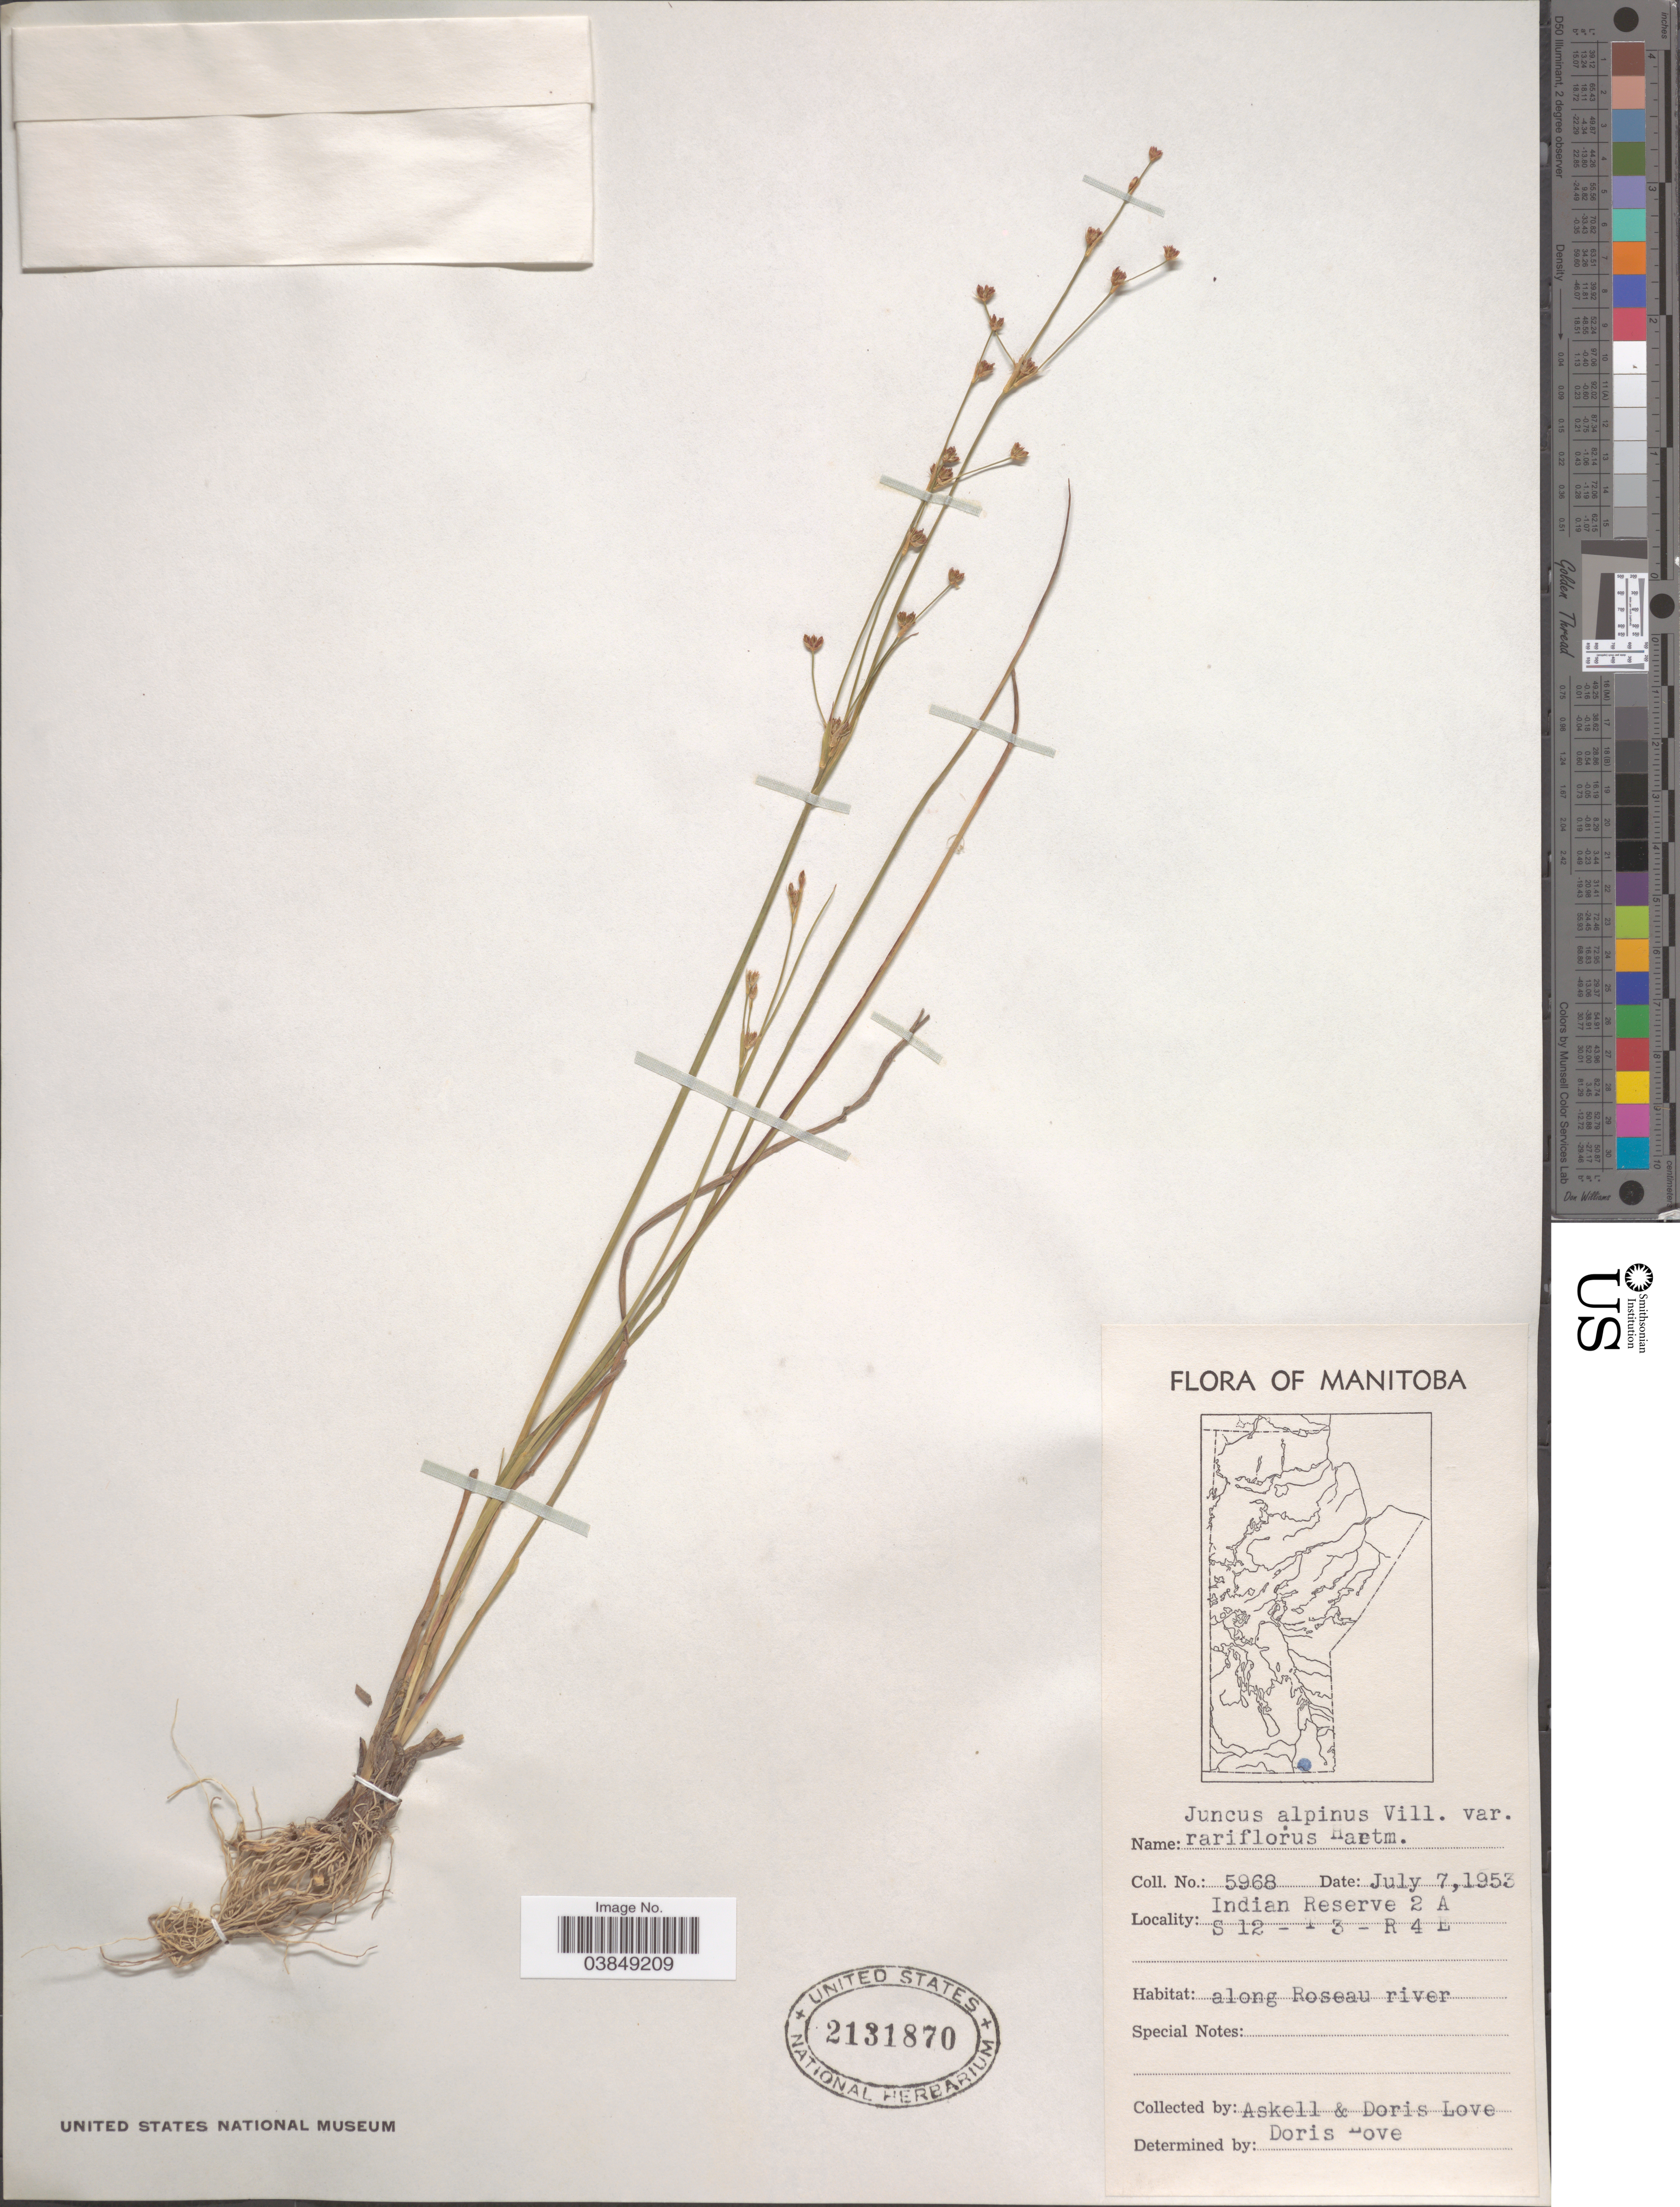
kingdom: Plantae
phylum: Tracheophyta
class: Liliopsida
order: Poales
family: Juncaceae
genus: Juncus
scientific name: Juncus alpinus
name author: Vill.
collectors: Á. Löve & D. Löve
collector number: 5968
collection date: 1953-07-07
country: Canada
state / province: Manitoba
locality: Indian Reserve 2 A. S 12 - T 3 - R 4 E. Along Roseau river.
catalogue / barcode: US 2131870